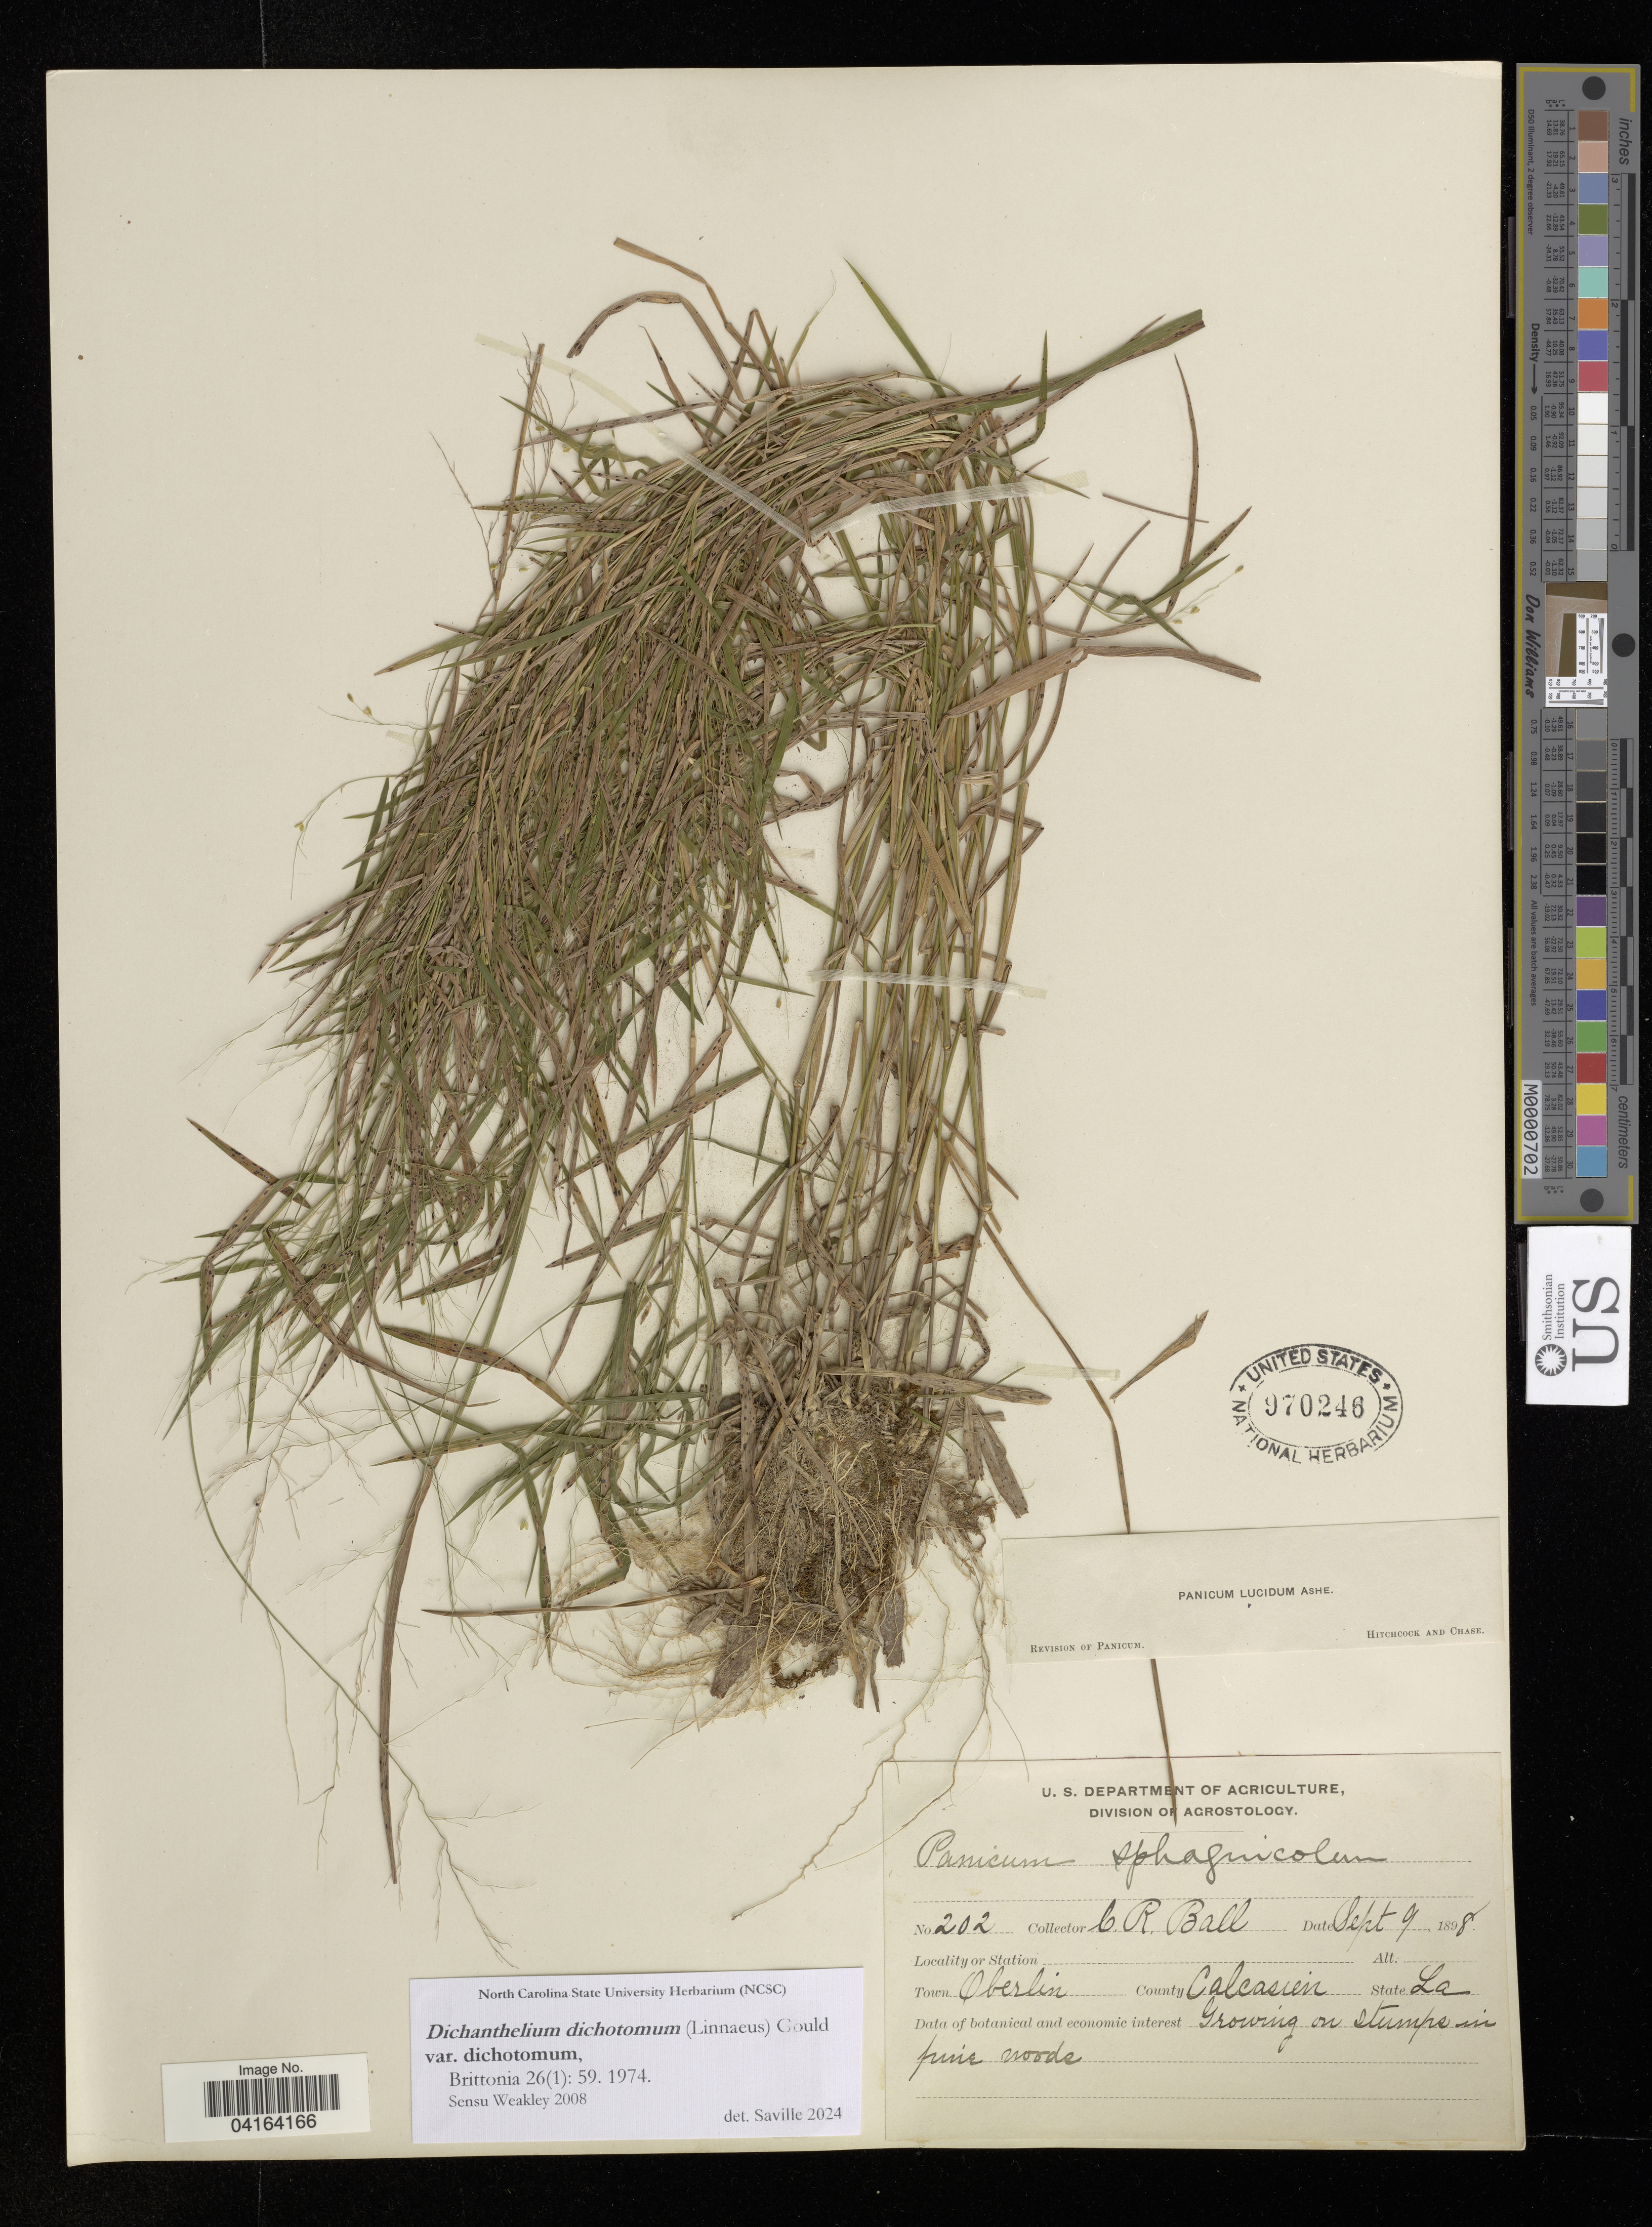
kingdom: Plantae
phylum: Tracheophyta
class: Liliopsida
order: Poales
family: Poaceae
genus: Dichanthelium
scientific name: Dichanthelium dichotomum var. dichotomum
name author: (L.) Gould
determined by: Saville, A. C., (NCSC), North Carolina State University (UNITED STATES)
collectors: C. R. Ball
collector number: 202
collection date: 1898-09-09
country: United States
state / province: Louisiana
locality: Town Oberlin. County Calcasieu.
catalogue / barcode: US 970246